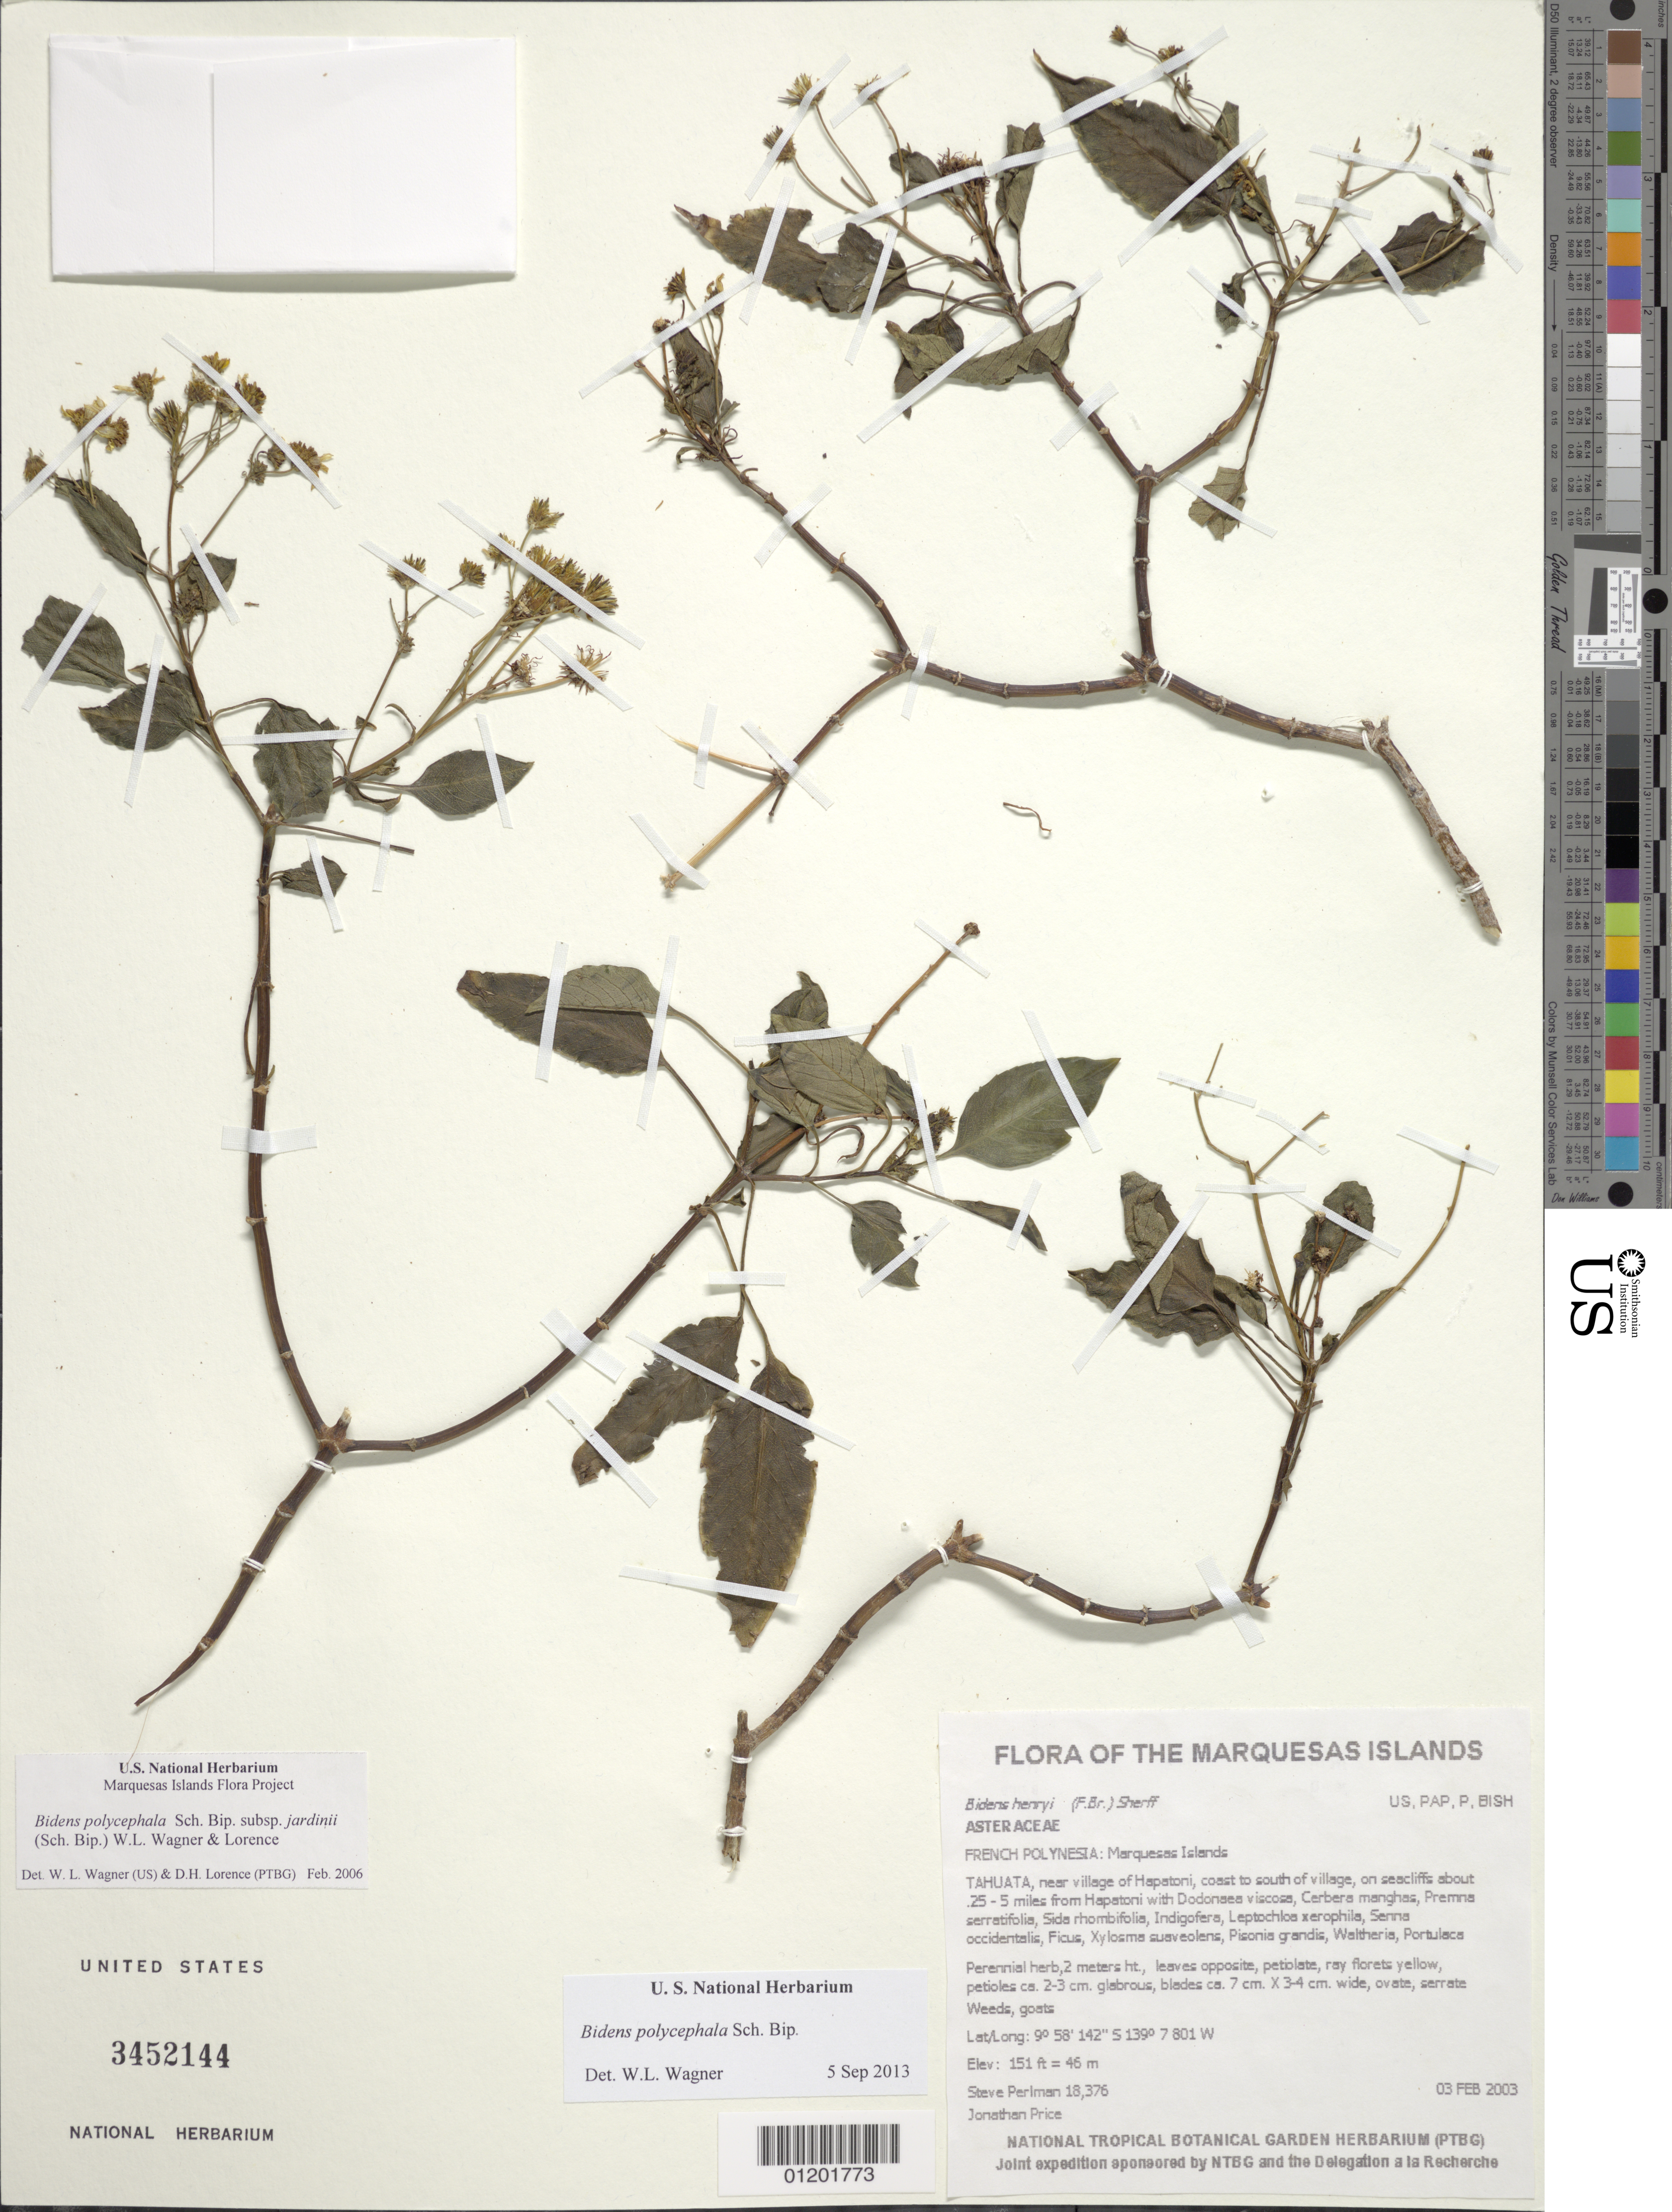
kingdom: Plantae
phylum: Tracheophyta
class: Magnoliopsida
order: Asterales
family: Asteraceae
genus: Bidens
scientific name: Bidens polycephala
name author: Sch. Bip.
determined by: Wagner, W. L., (BOT), Smithsonian Institution - National Museum of Natural History (UNITED STATES)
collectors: S. P. Perlman & J. Price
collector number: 18376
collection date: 2003-02-03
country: French Polynesia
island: Tahuata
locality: Near village of Hapatoni, coast to south of village, on seacliffs about .25 - 5 miles from Hapatoni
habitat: On seacliffs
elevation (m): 46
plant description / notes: Weeds, goats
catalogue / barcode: US 3452144